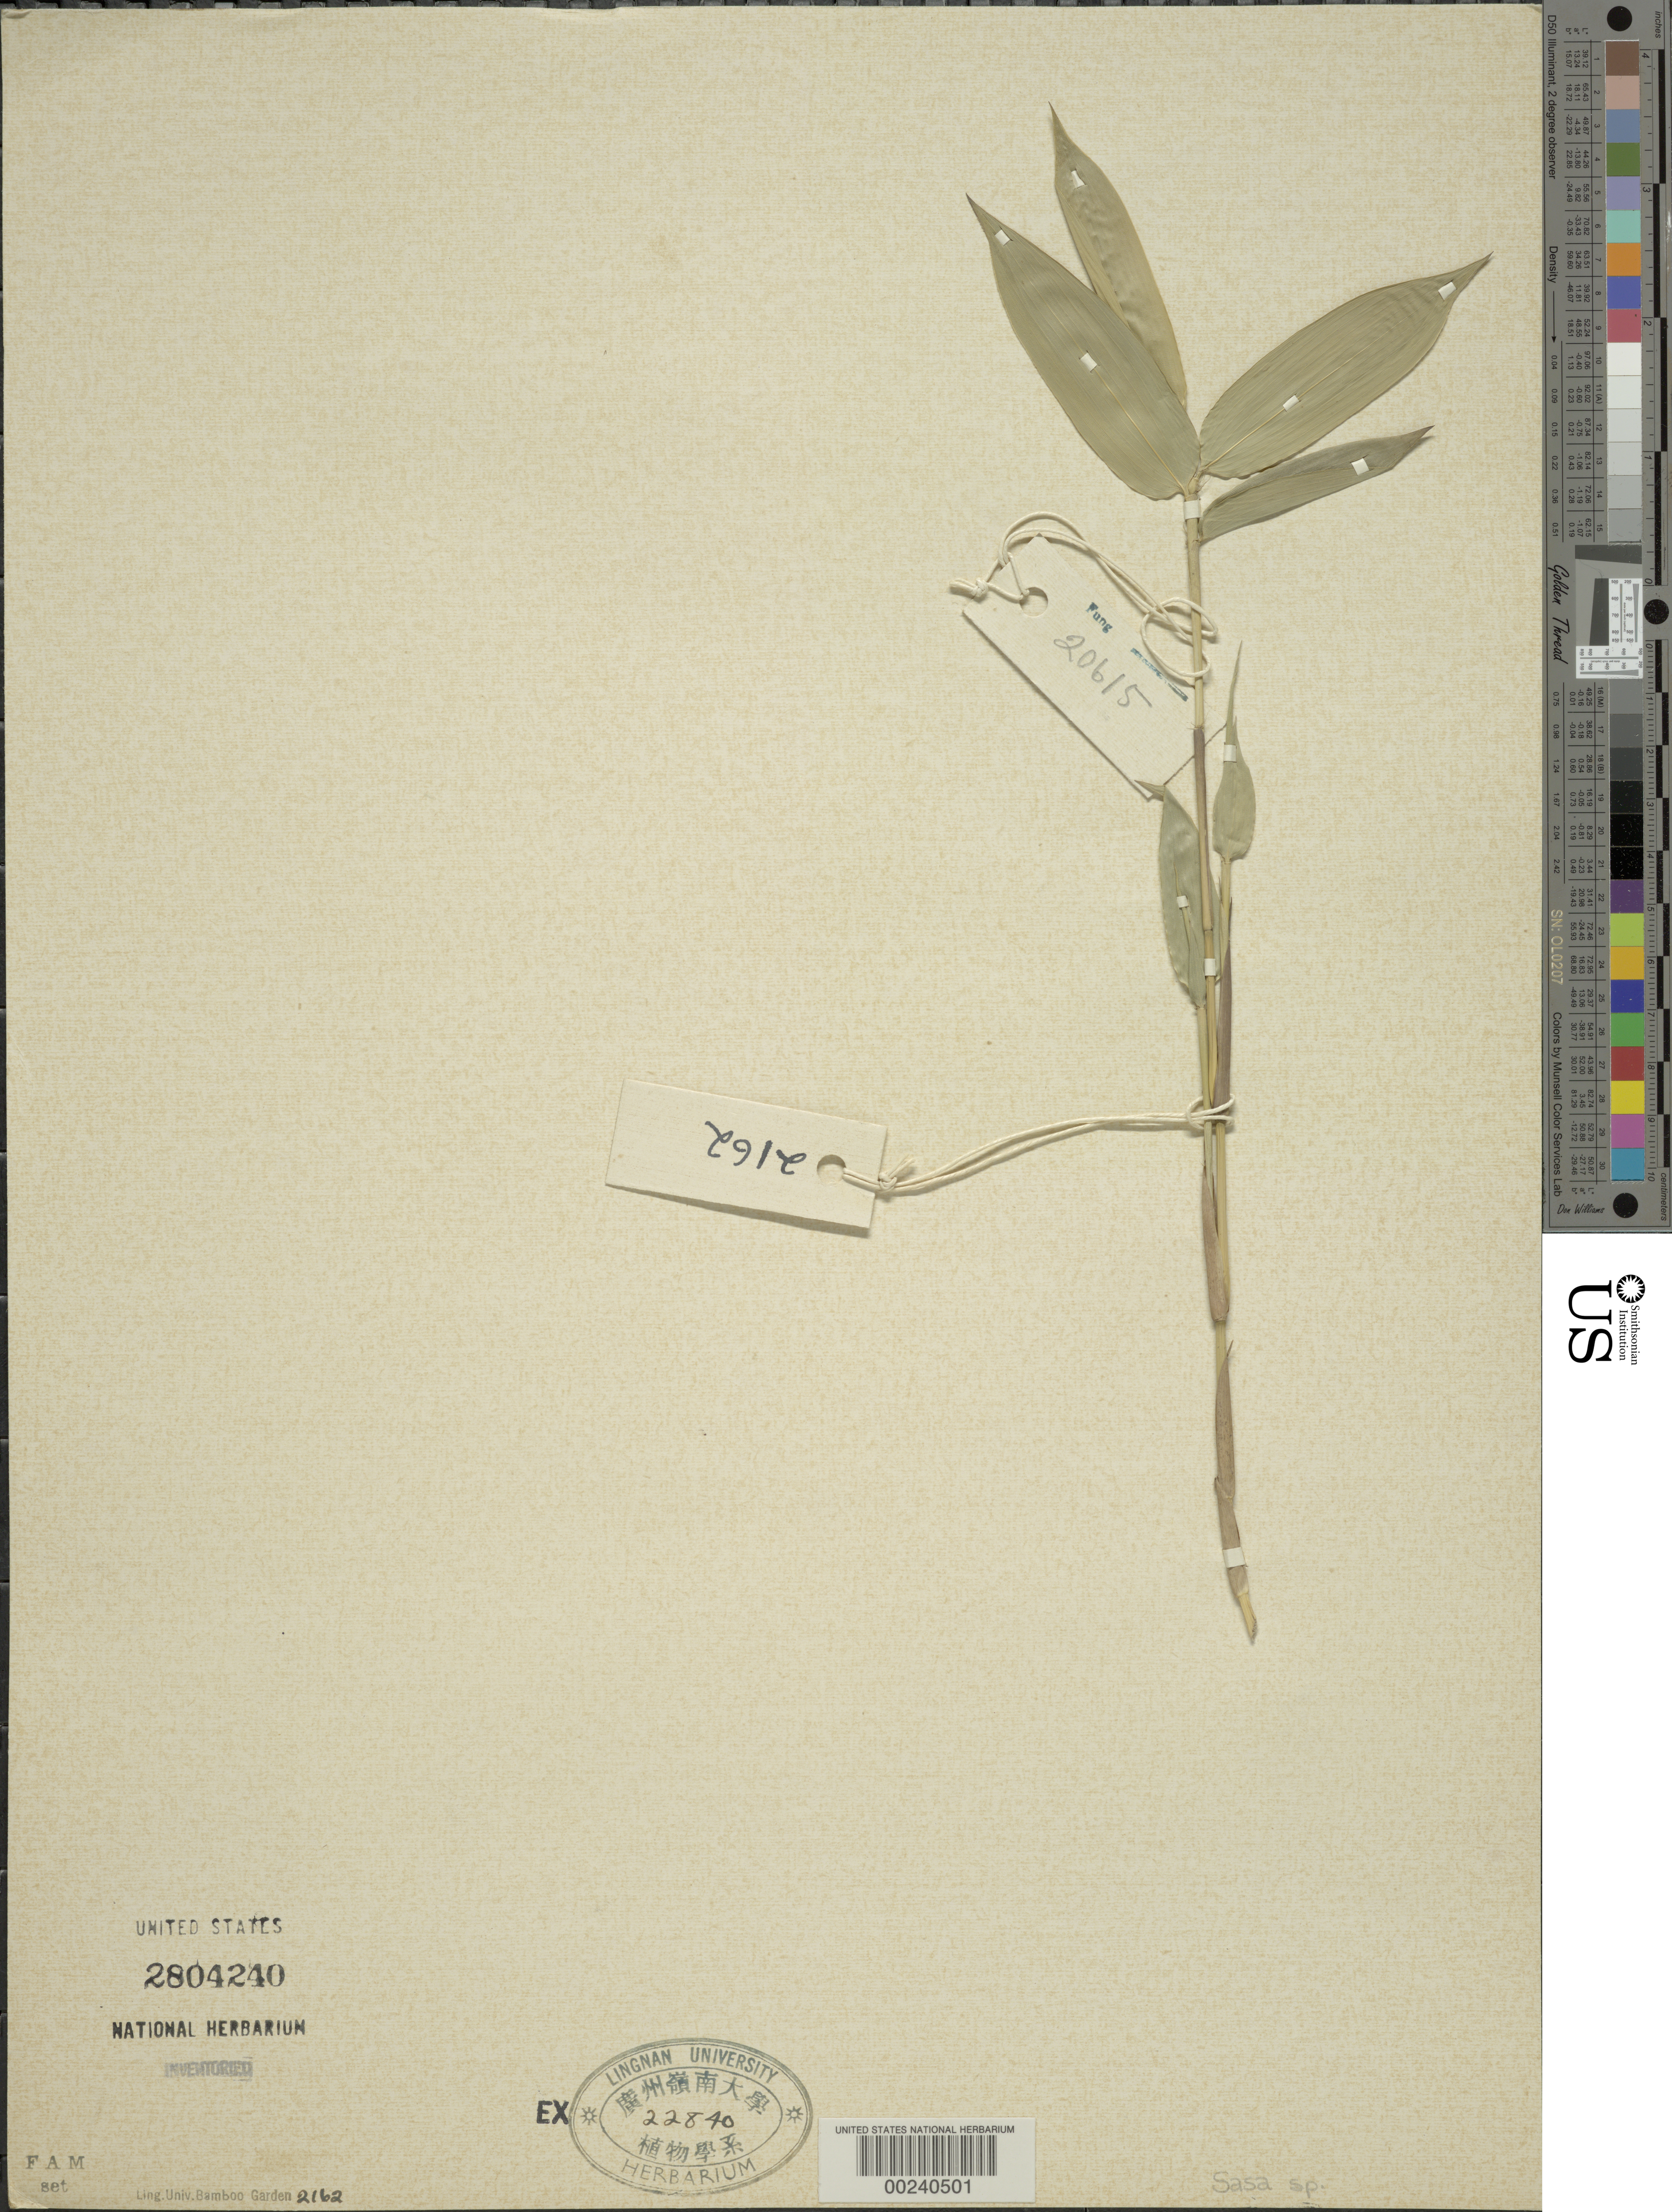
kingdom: Plantae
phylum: Tracheophyta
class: Liliopsida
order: Poales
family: Poaceae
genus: Sasa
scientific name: Sasa sp.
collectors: H. L. Fung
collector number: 20615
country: China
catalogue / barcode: US 2804240